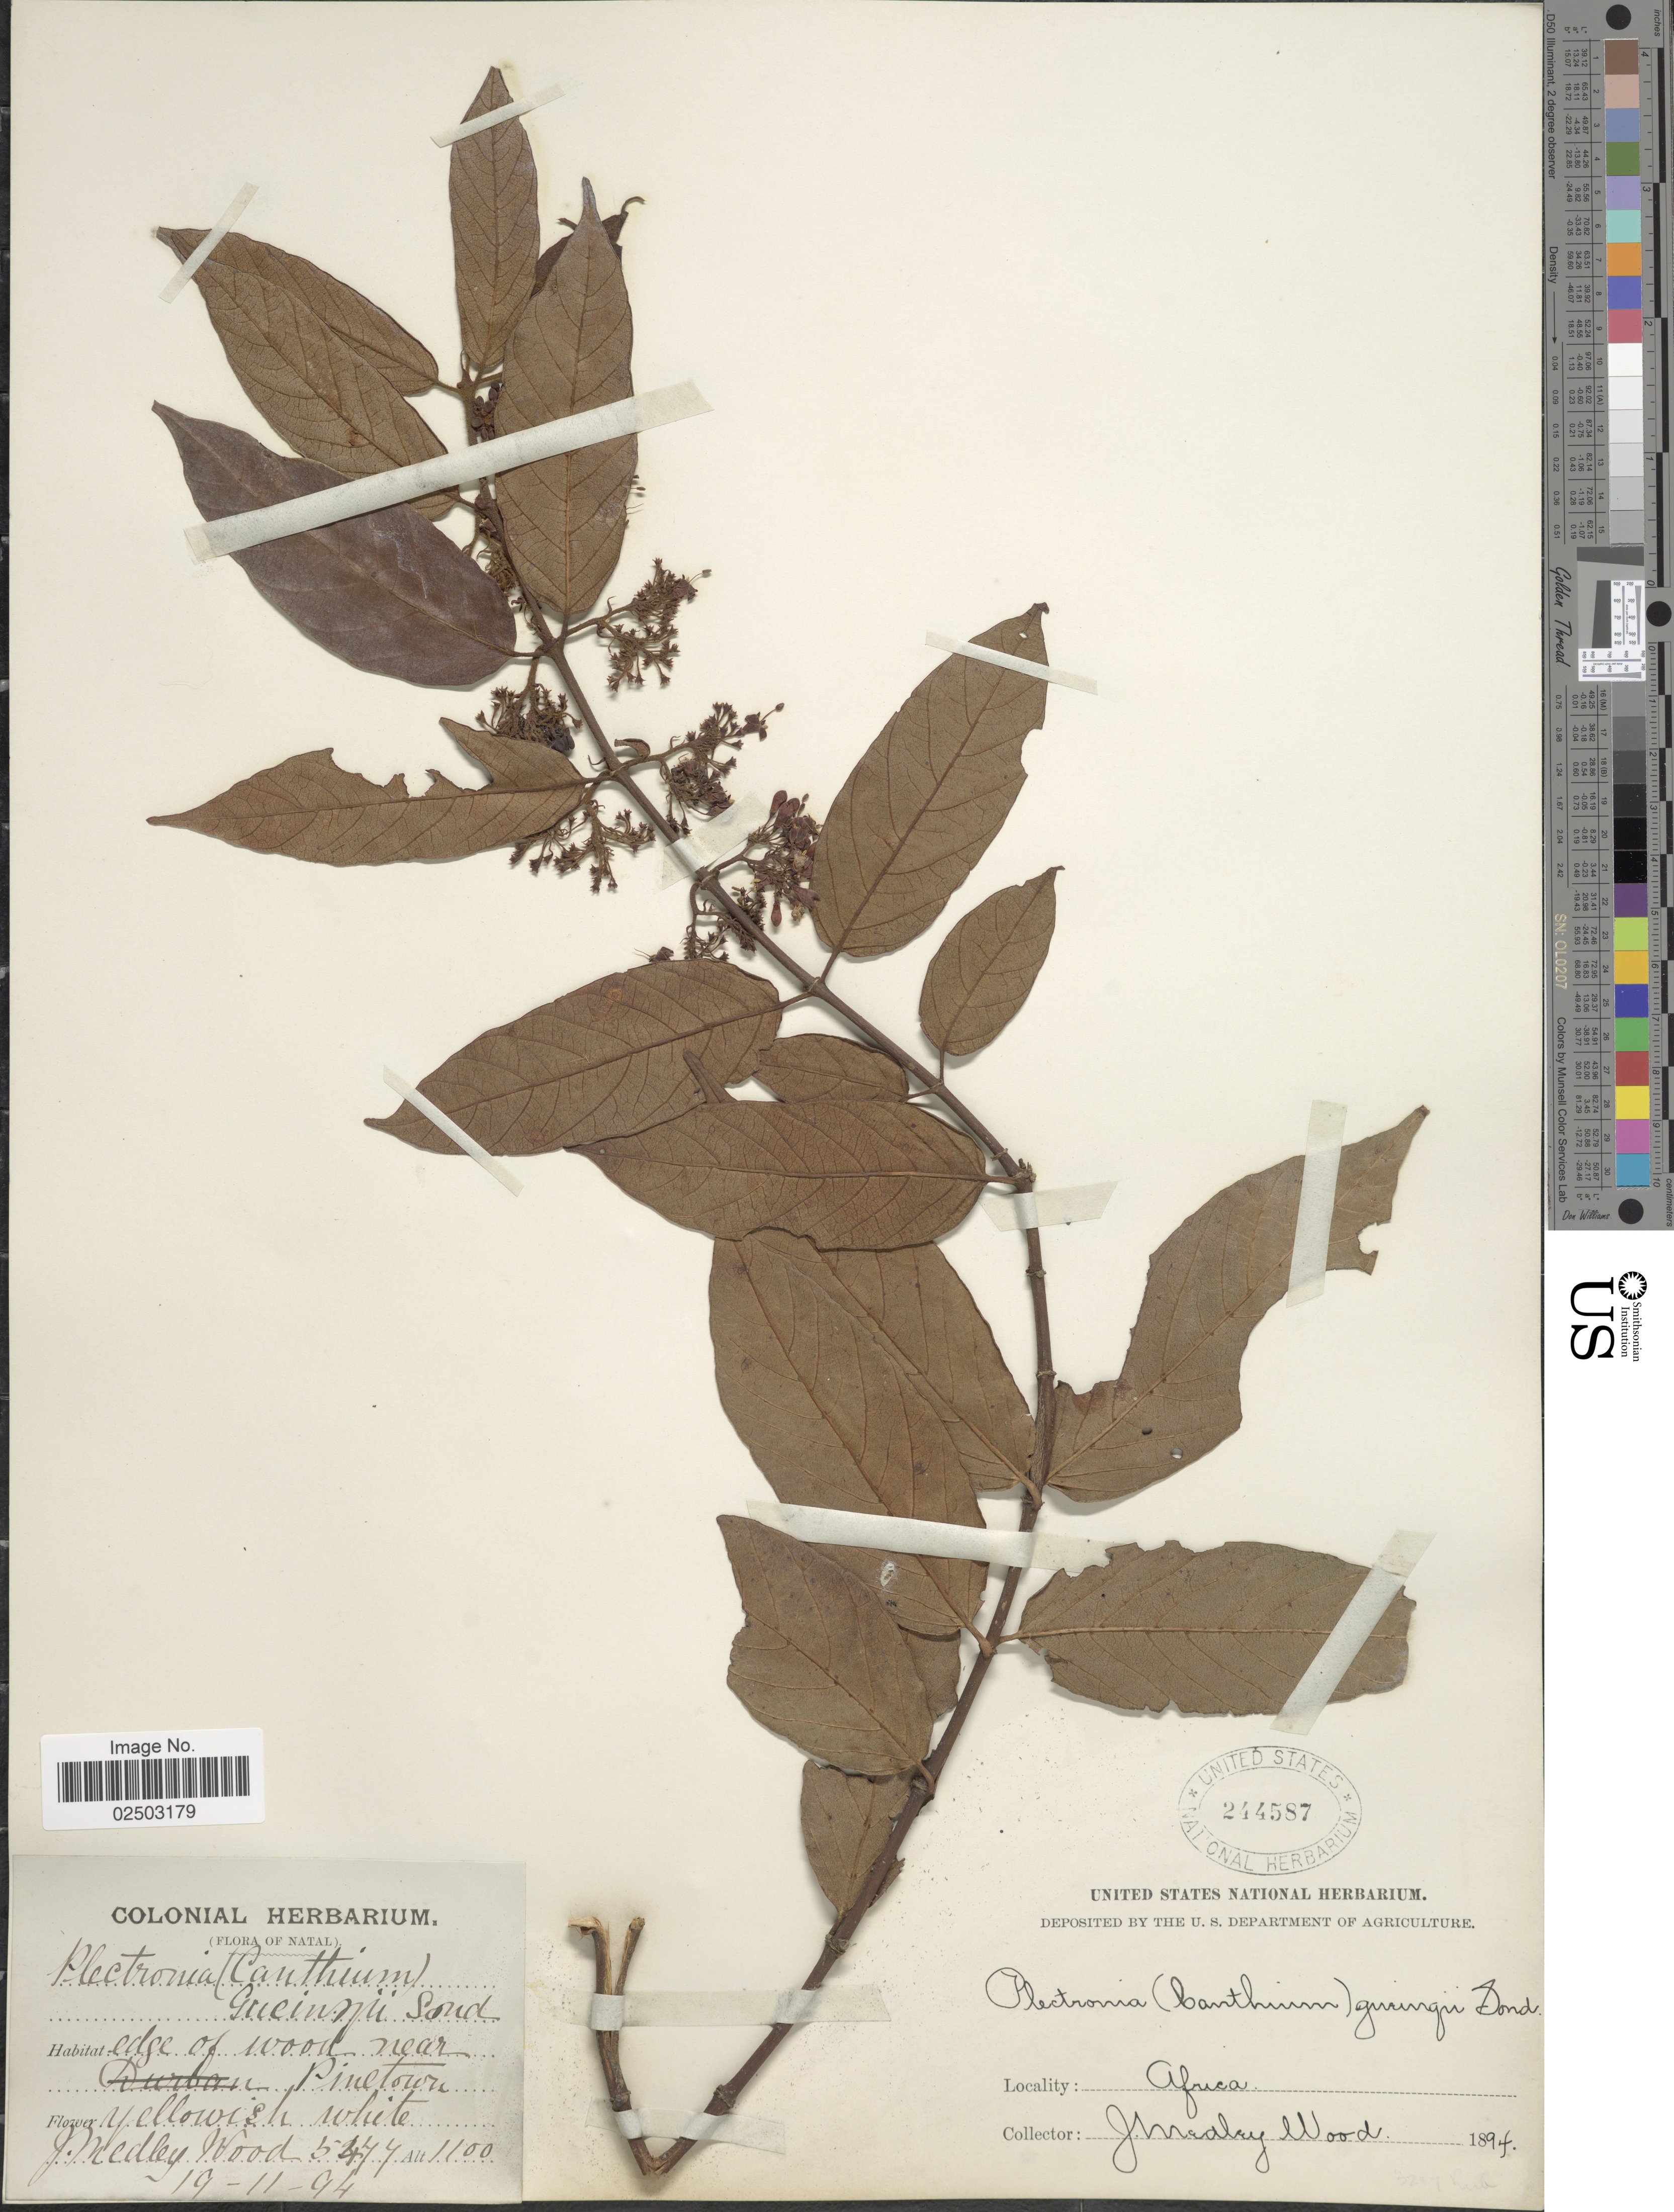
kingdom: Plantae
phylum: Tracheophyta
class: Magnoliopsida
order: Gentianales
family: Rubiaceae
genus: Canthium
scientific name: Canthium gueinzii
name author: Sond.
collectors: J. Medley Wood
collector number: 5477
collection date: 1894-11-19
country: South Africa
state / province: KwaZulu-Natal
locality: Natal, edge of wood near Pinetown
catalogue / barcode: US 244587